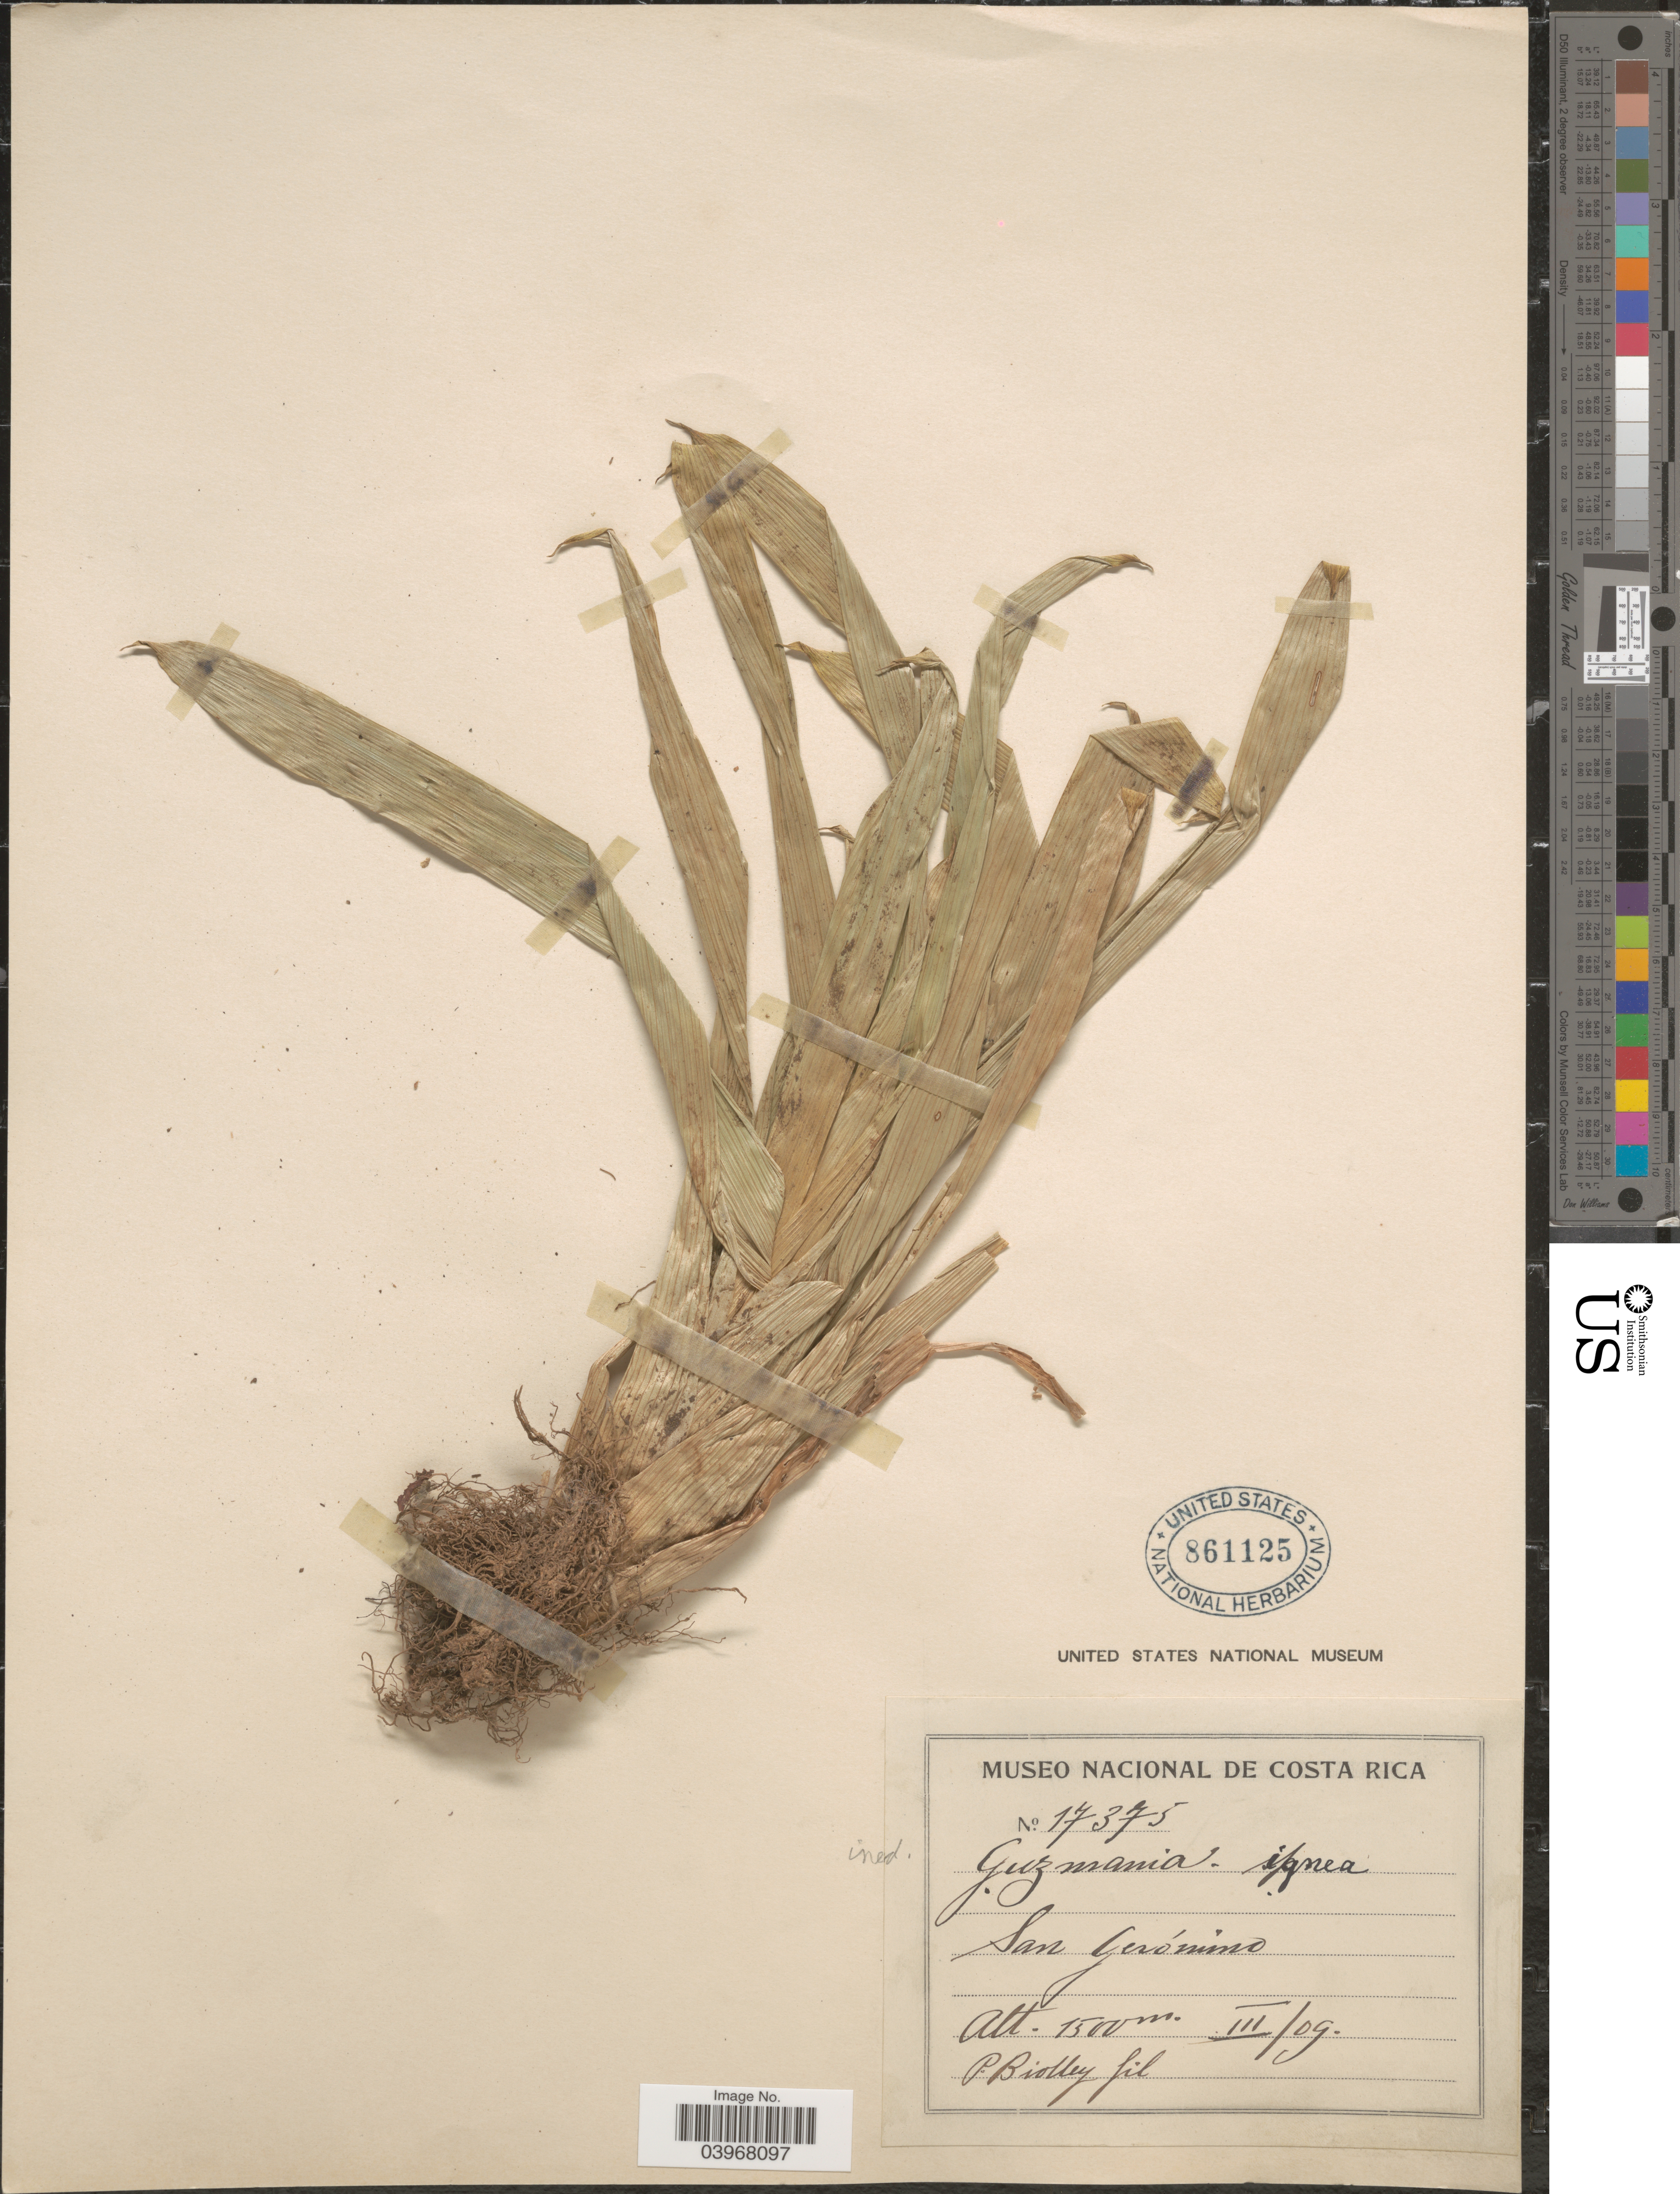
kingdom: Plantae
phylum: Tracheophyta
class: Liliopsida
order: Poales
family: Bromeliaceae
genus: Guzmania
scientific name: Guzmania sp.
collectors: P. Biolley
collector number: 17375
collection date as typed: Transcribed d/m/y: /3/9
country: Costa Rica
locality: San Gerónimo.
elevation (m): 1500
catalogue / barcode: US 861125